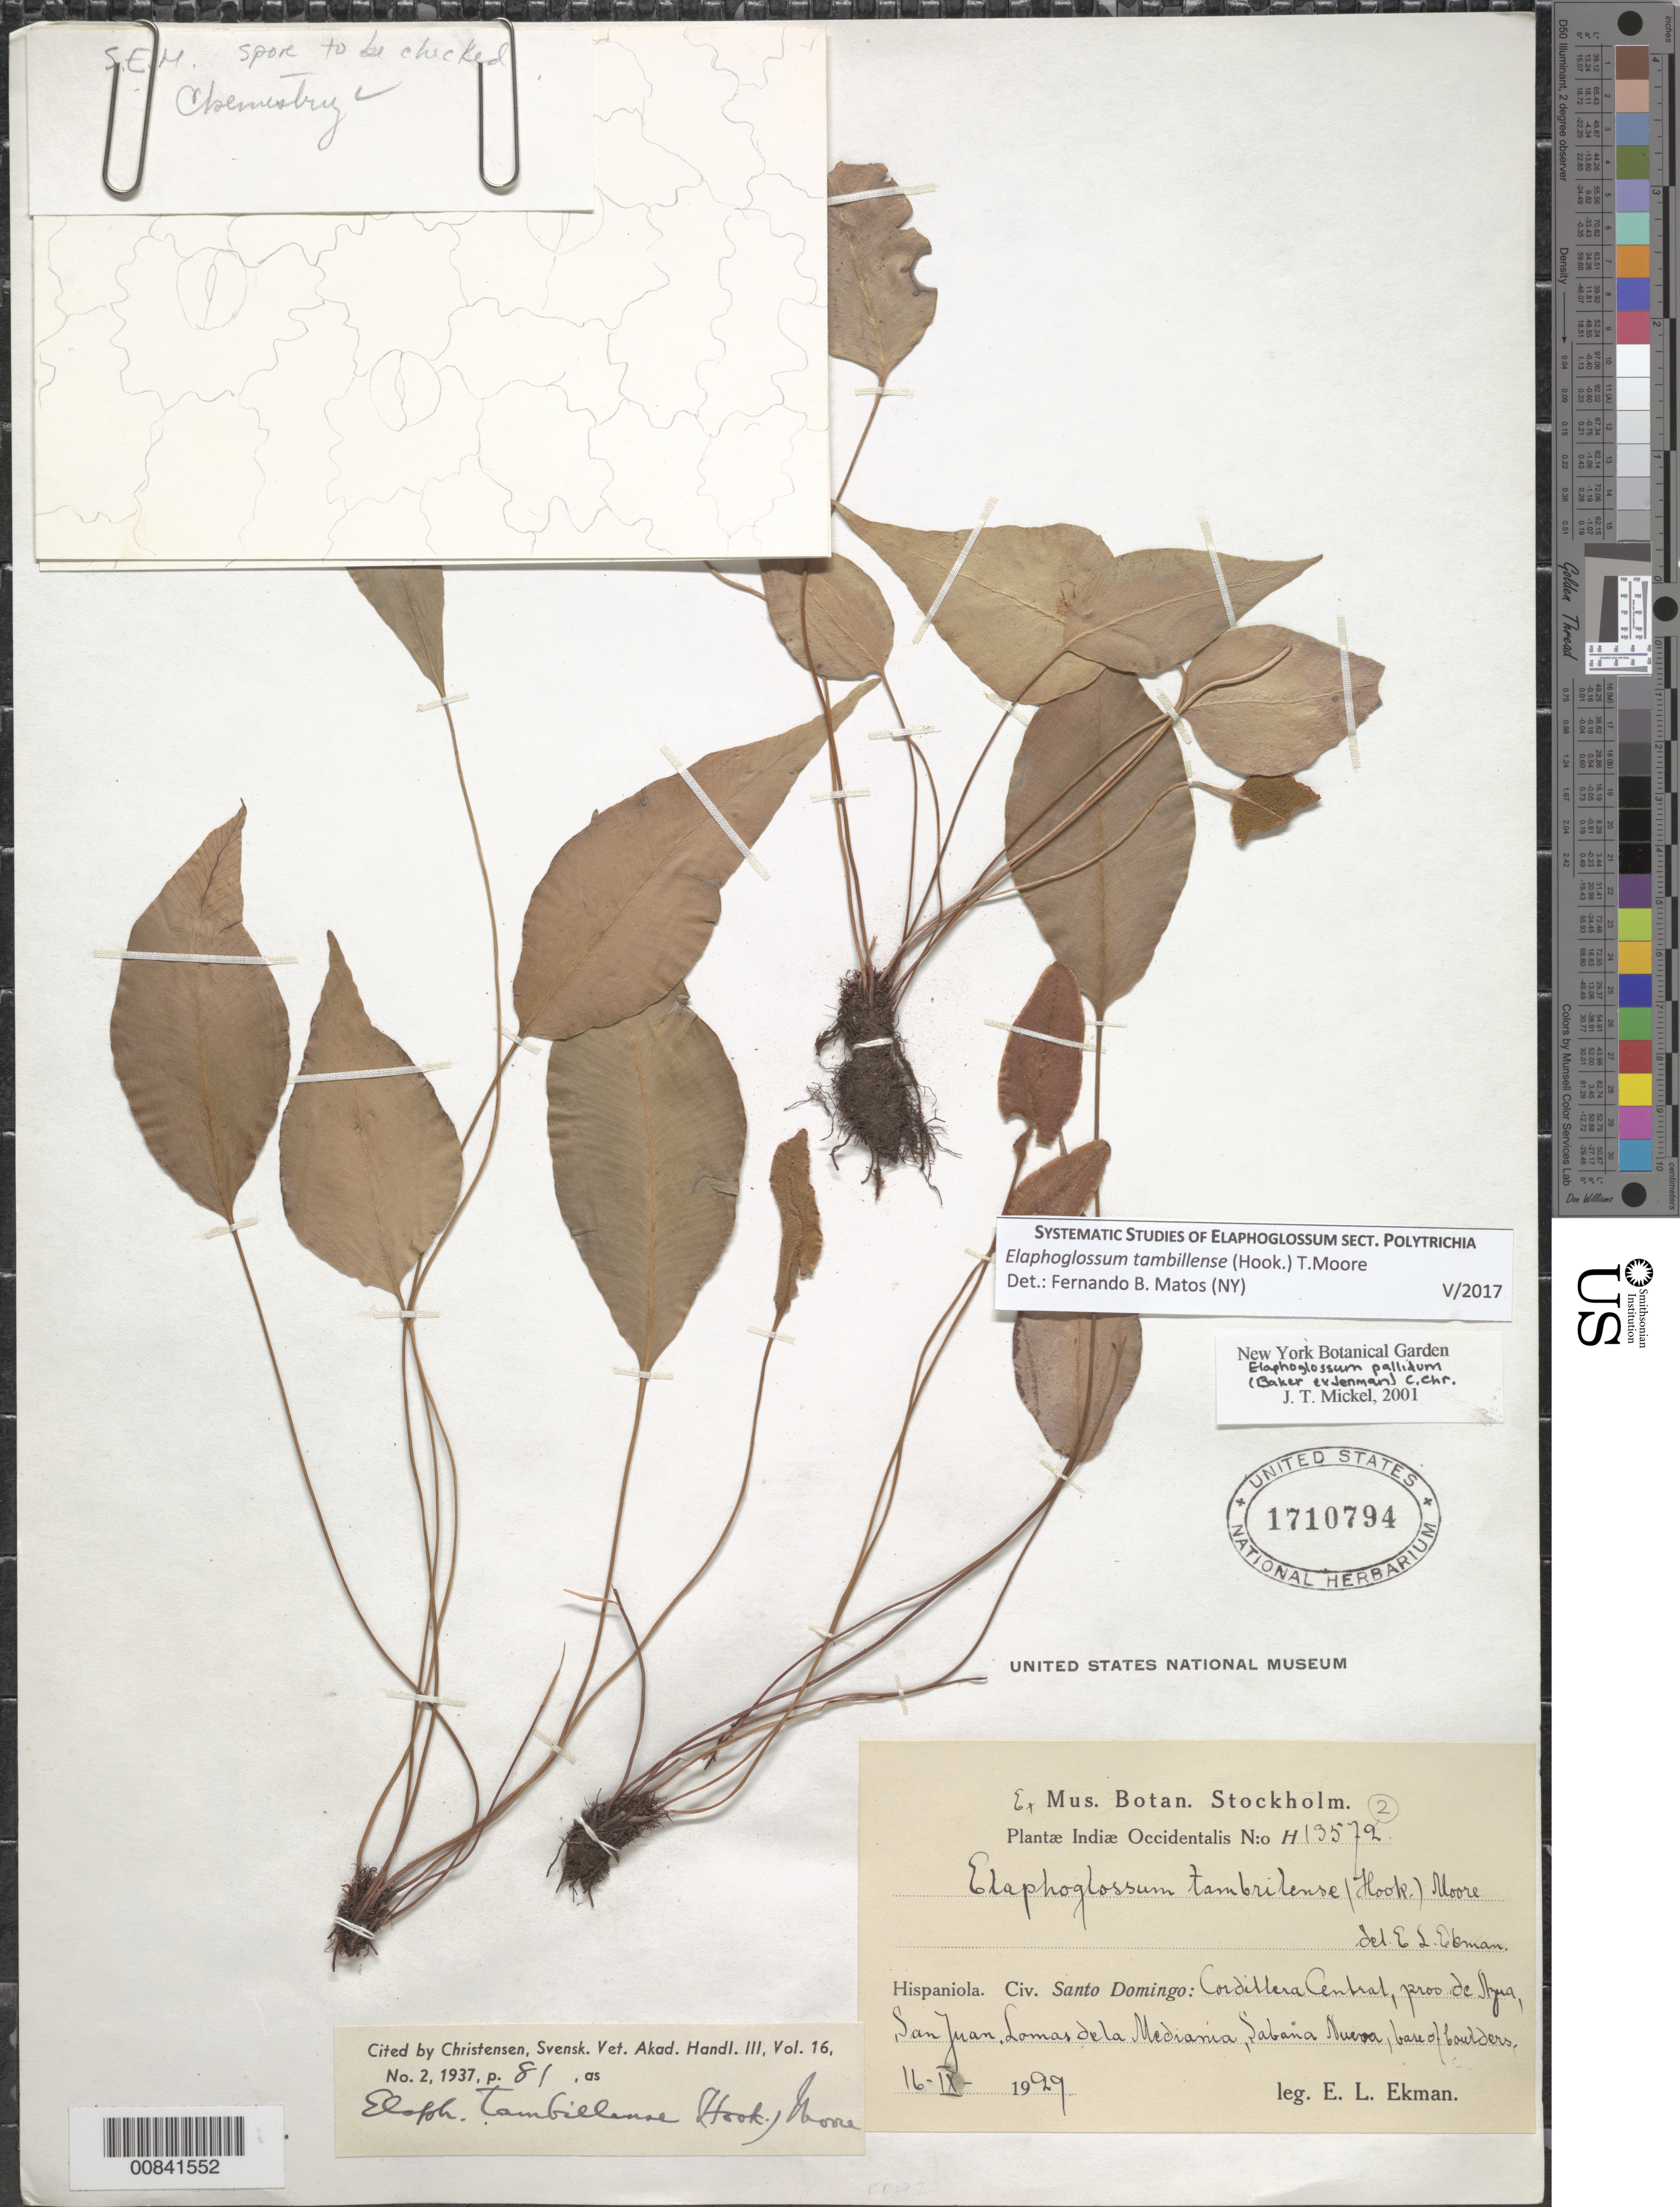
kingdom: Plantae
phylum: Tracheophyta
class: Polypodiopsida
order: Polypodiales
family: Dryopteridaceae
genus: Elaphoglossum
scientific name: Elaphoglossum pallidum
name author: (Baker & Jenman) C. Chr.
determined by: Mickel, J. T., (NY), New York Botanical Garden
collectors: E. L. Ekman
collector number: H 13572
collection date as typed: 16 Sep 1929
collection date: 1929-09-16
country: Dominican Republic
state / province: Azua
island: Hispaniola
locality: Cordillera Central, San Juan, Lomas de la Mediania, Sabana Nueva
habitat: Base of boulders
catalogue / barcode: US 1710794